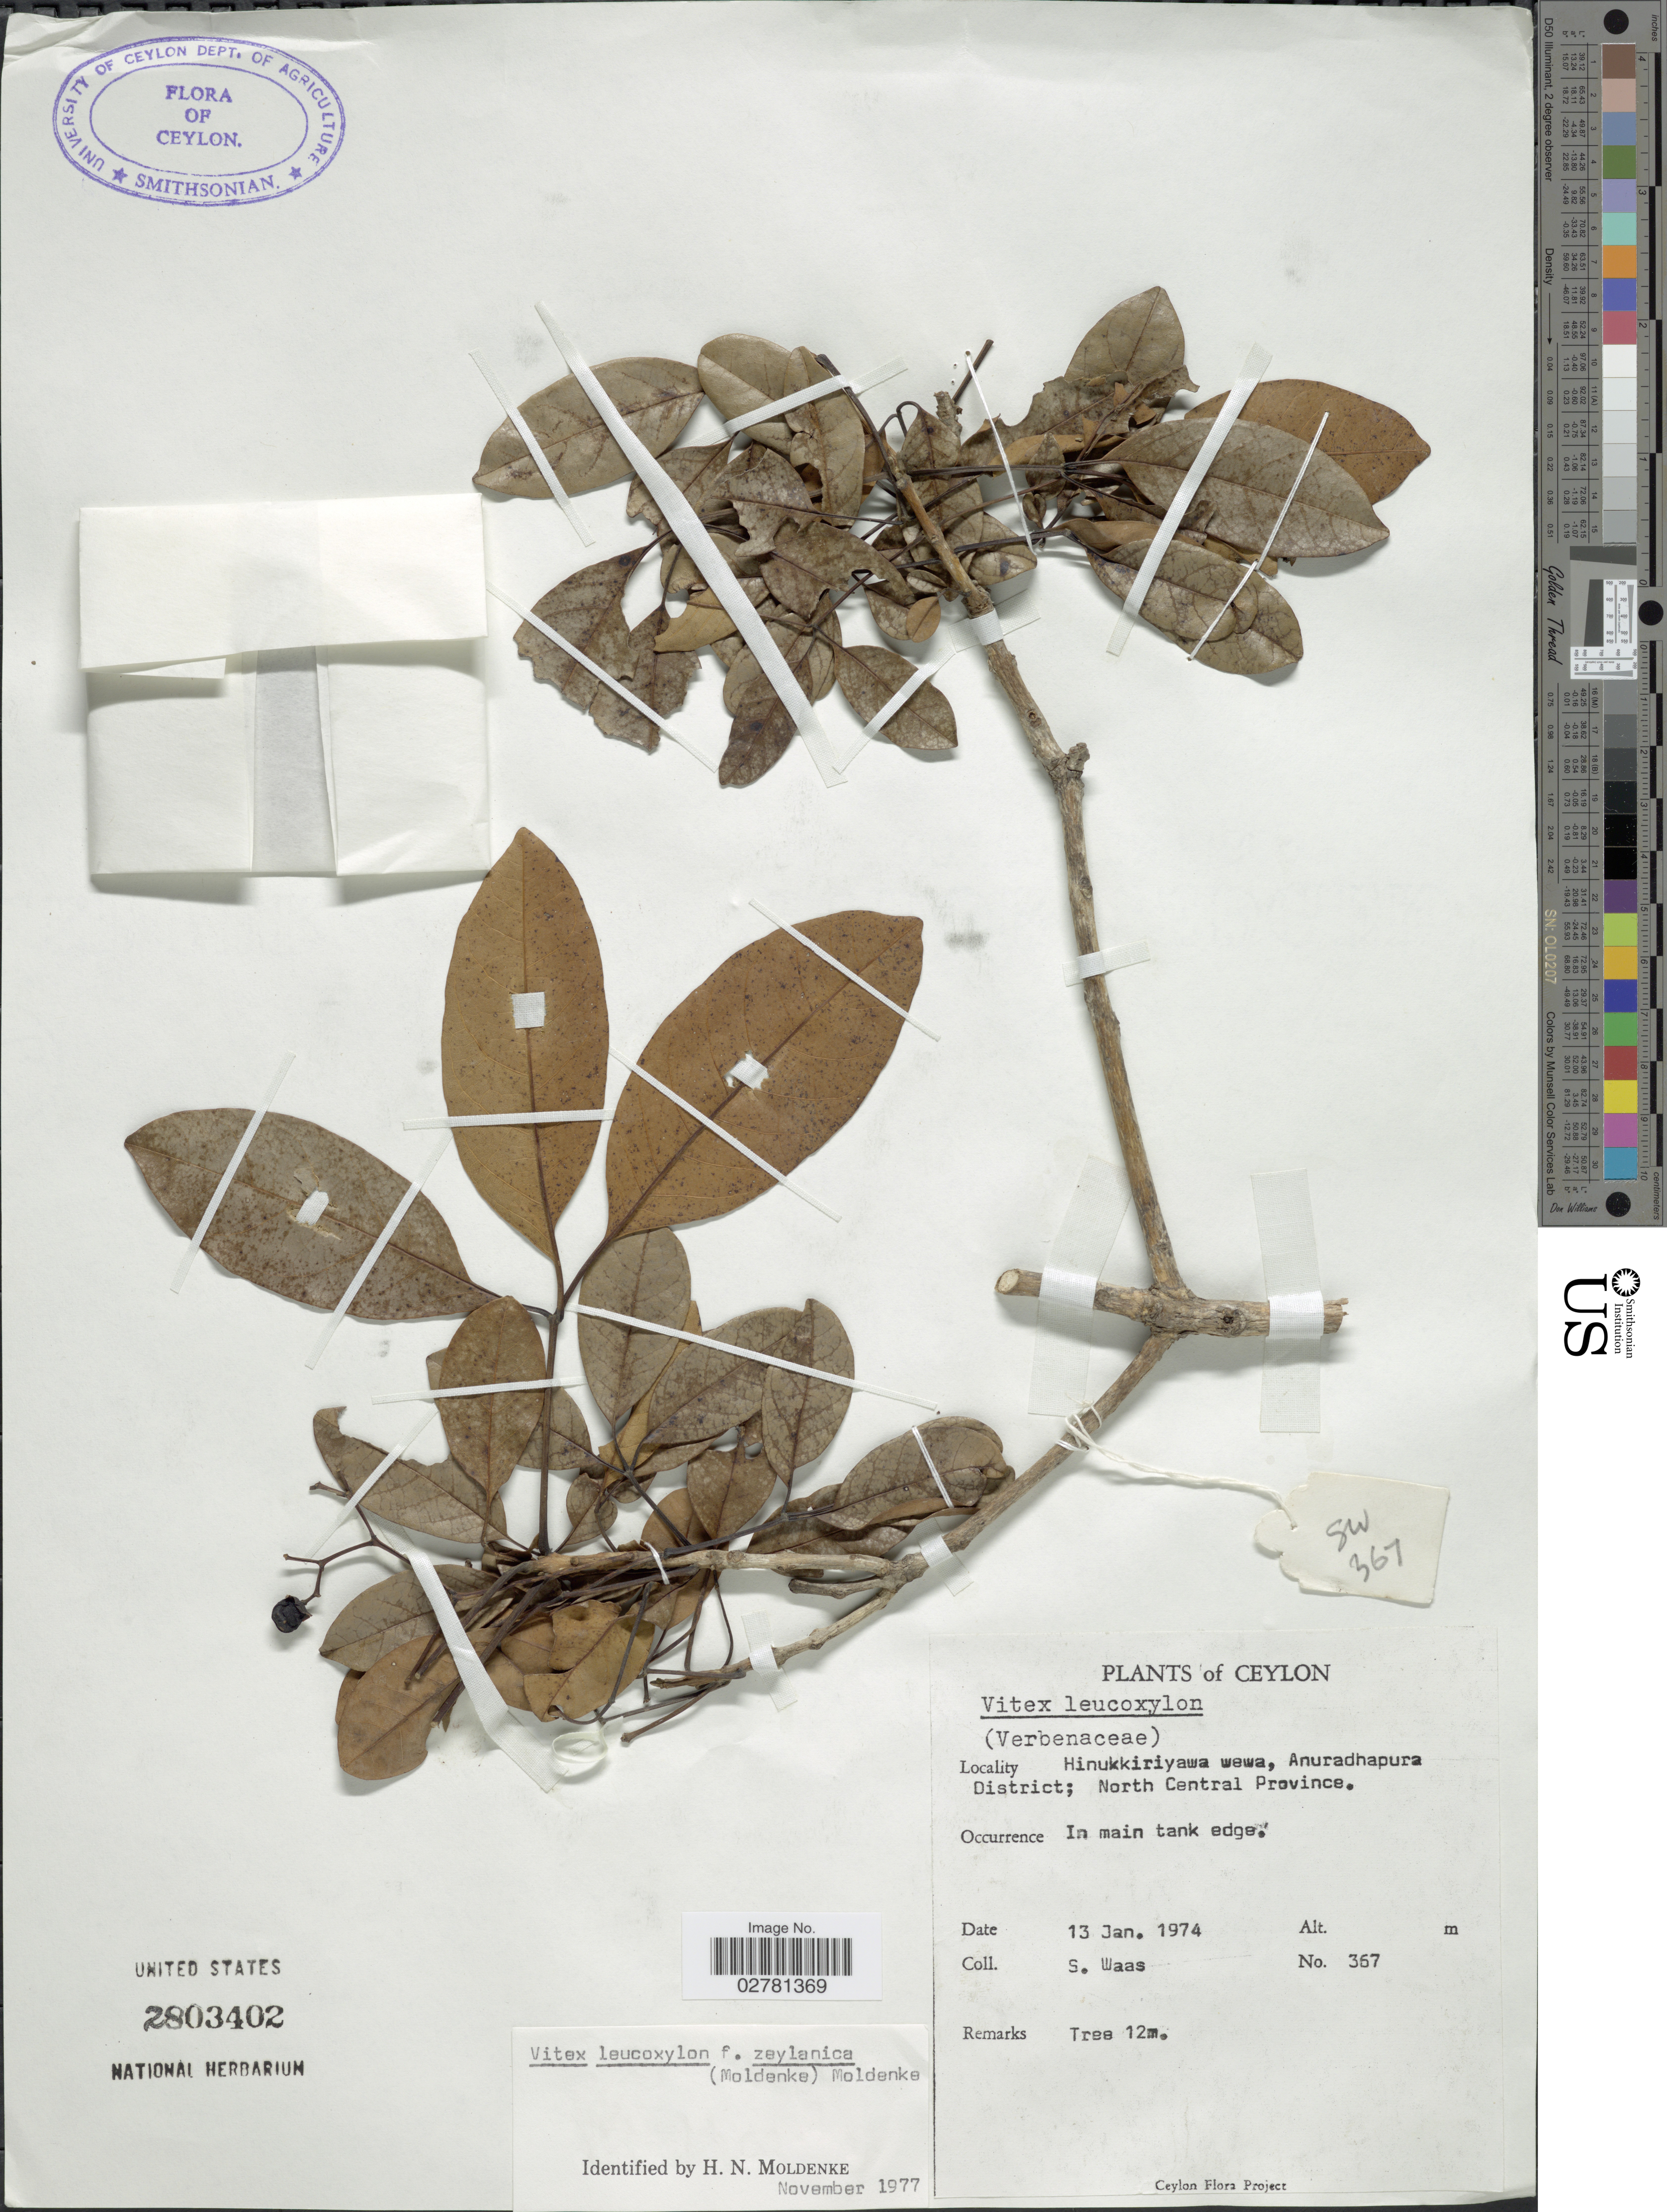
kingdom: Plantae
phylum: Tracheophyta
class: Magnoliopsida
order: Lamiales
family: Lamiaceae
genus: Vitex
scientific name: Vitex leucoxylon var. zeylanica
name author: Moldenke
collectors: S. Waas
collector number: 367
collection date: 1974-01-13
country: Sri Lanka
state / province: North Central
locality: Ceylon. Hinukkiriyawa wewa, Anuradhapura District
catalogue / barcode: US 2803402